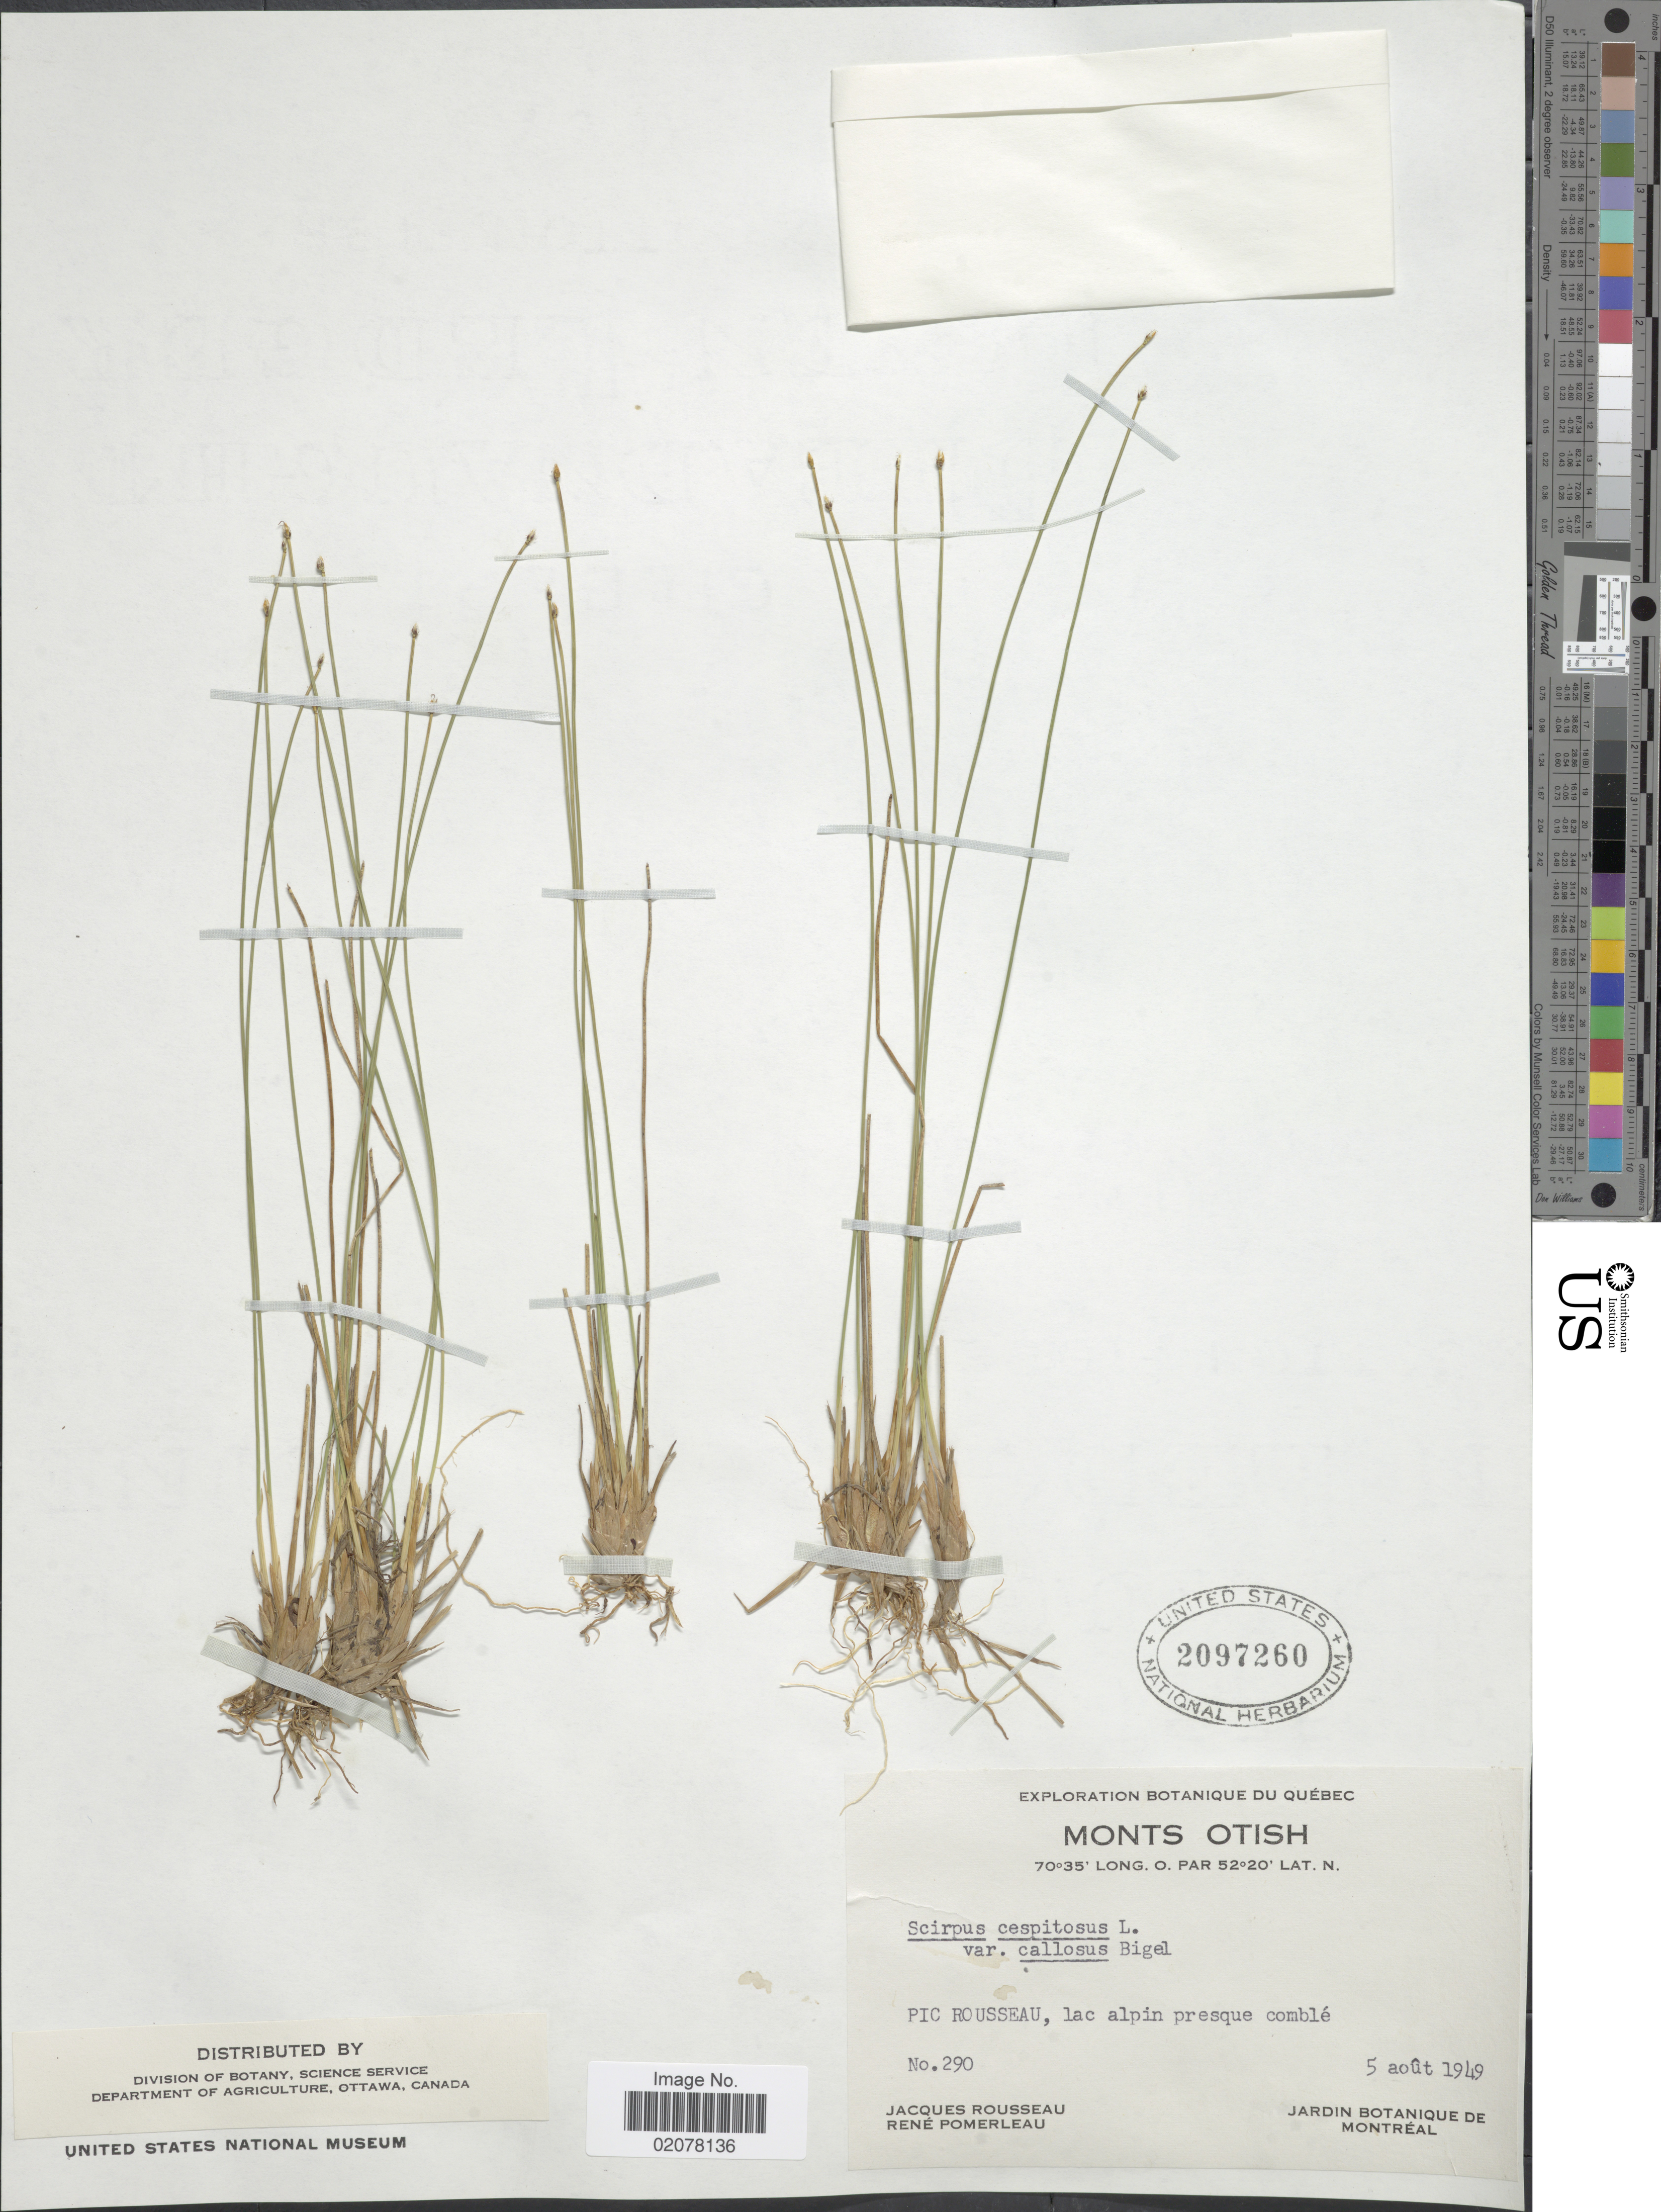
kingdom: Plantae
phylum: Tracheophyta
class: Liliopsida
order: Poales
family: Cyperaceae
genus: Trichophorum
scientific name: Trichophorum cespitosum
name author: (L.) Hartm.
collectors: J. Rousseau & R. Pomerleau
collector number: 290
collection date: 1949-08-05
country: Canada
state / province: Quebec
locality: Monts Otish. Pic Rousseau, lac alpin presque comblé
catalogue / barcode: US 2097260